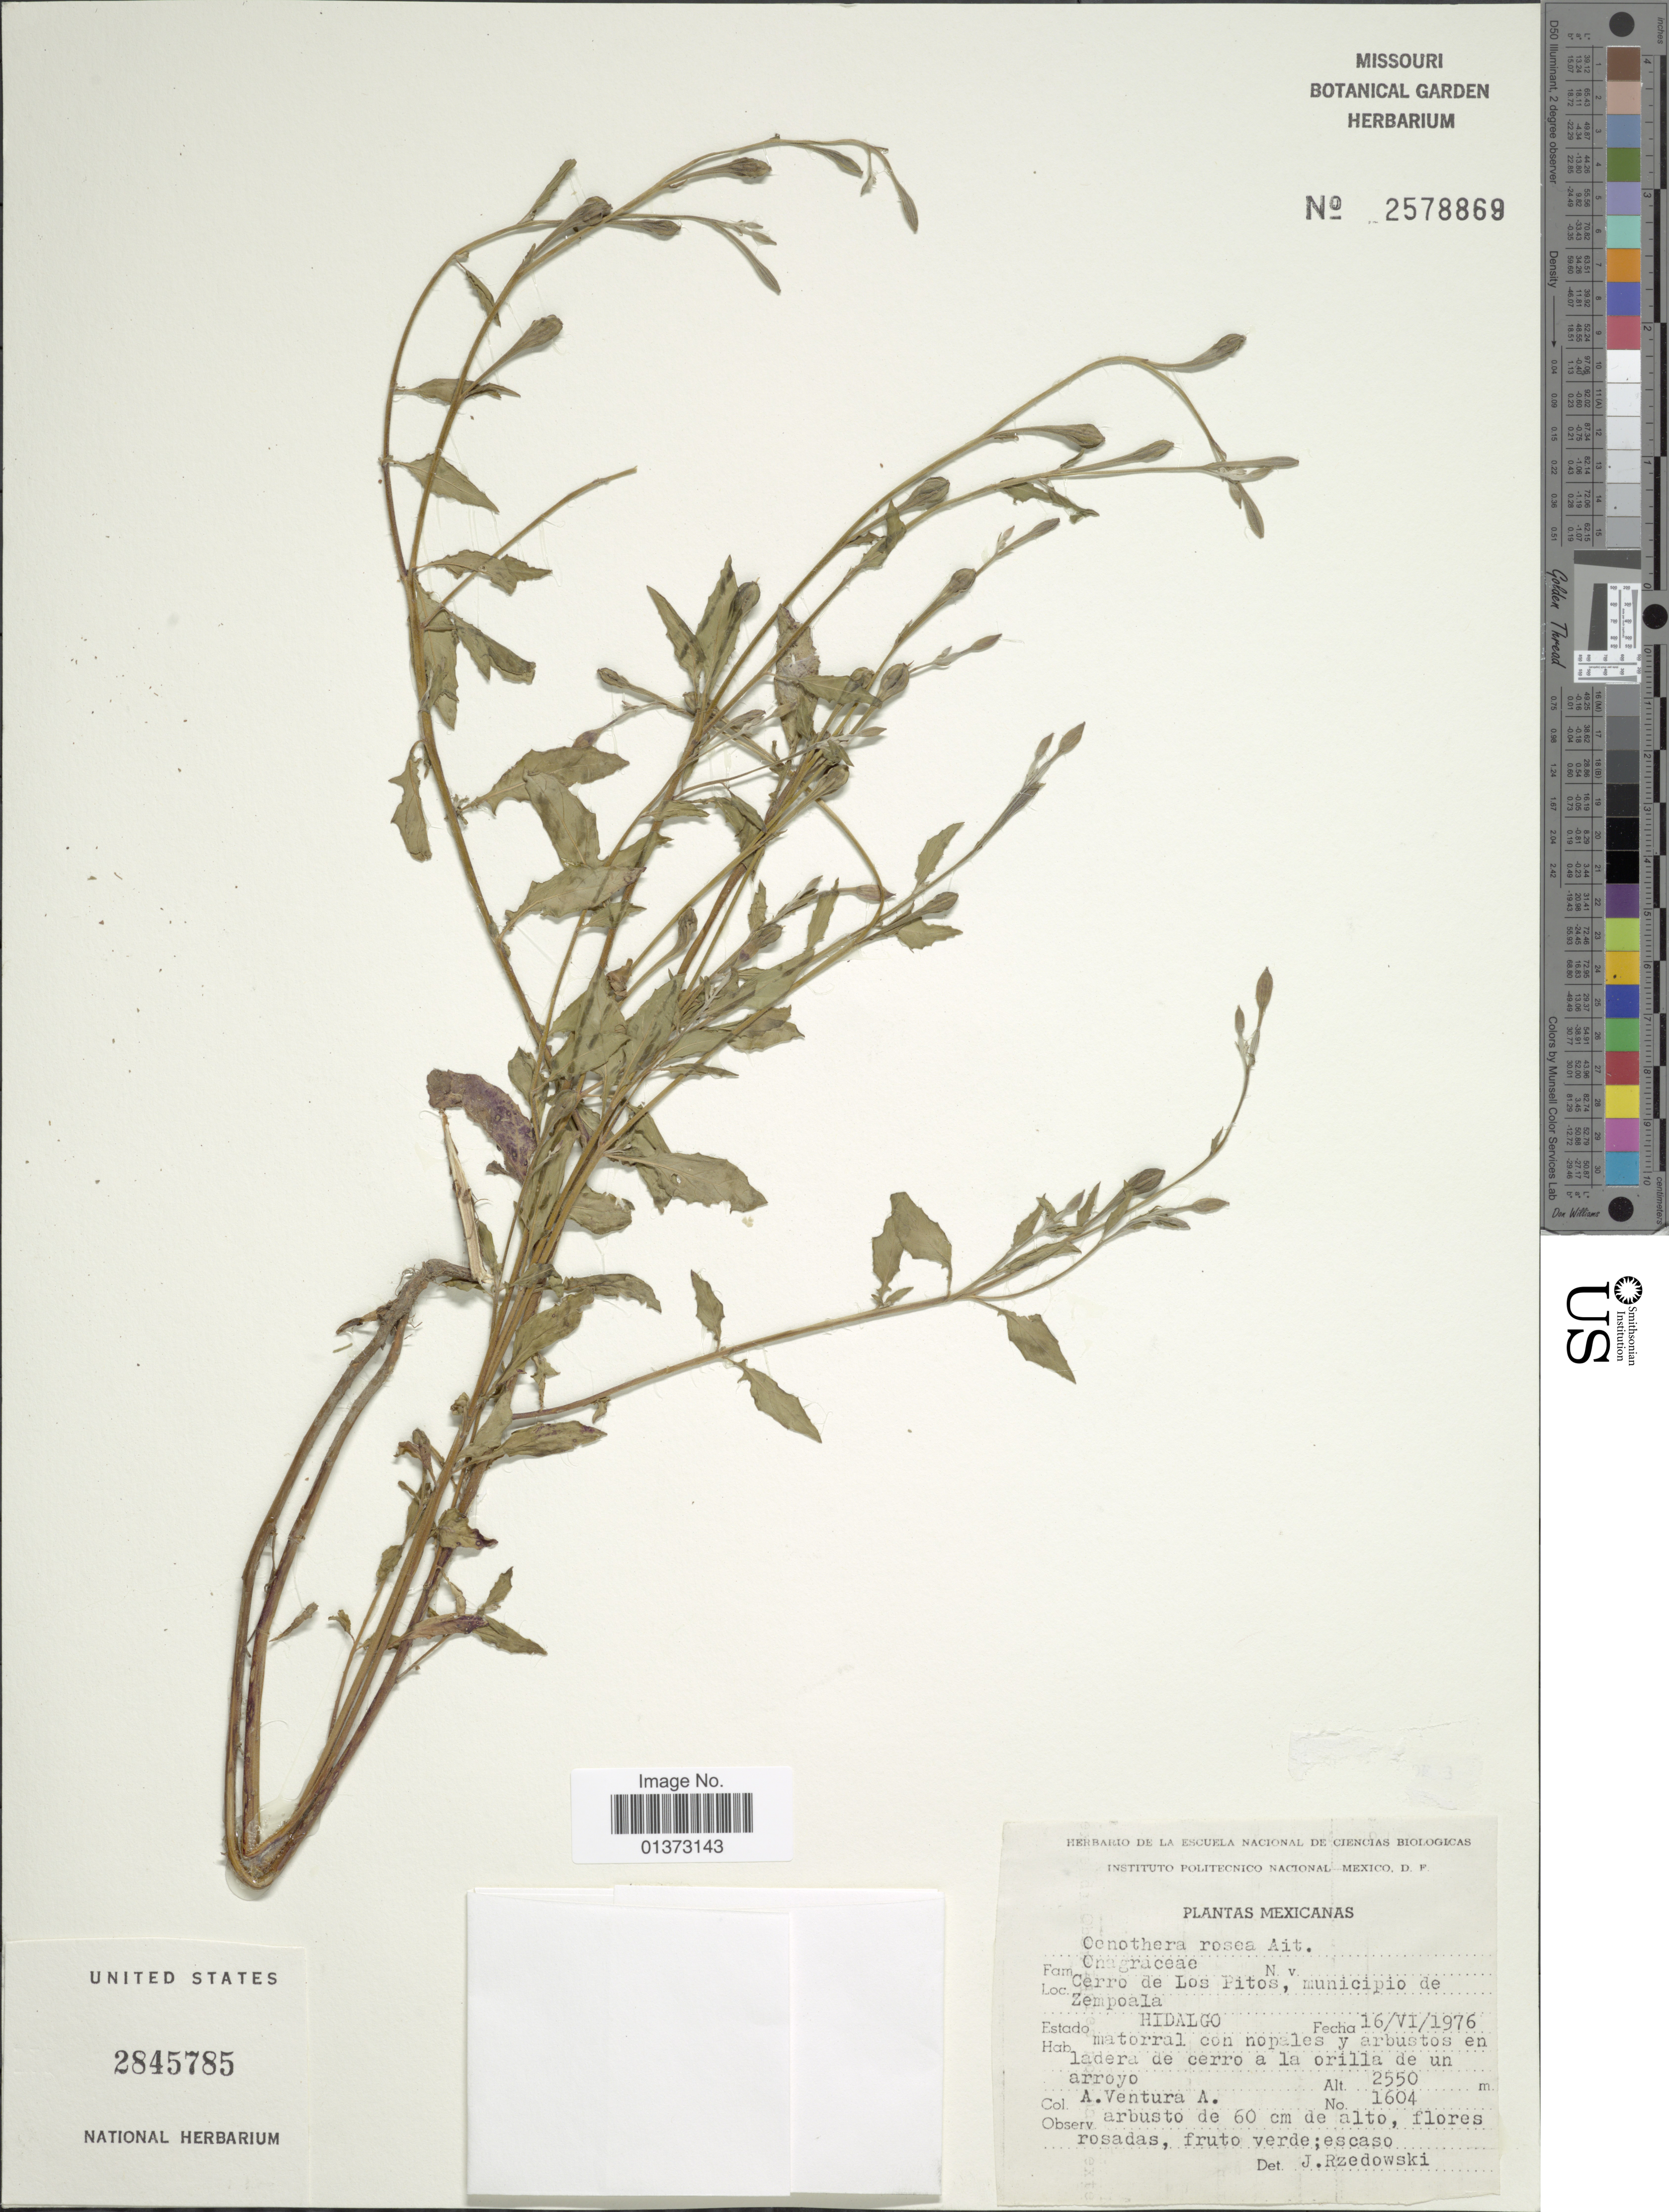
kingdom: Plantae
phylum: Tracheophyta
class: Magnoliopsida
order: Myrtales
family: Onagraceae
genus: Oenothera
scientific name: Oenothera rosea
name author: L'Hér. ex Aiton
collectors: A. Ventura A.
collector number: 1604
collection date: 1976-06-16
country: Mexico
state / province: Hidalgo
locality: Cerro de Los Pitos, Municipio de Zempoala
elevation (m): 2550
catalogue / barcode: US 2845785